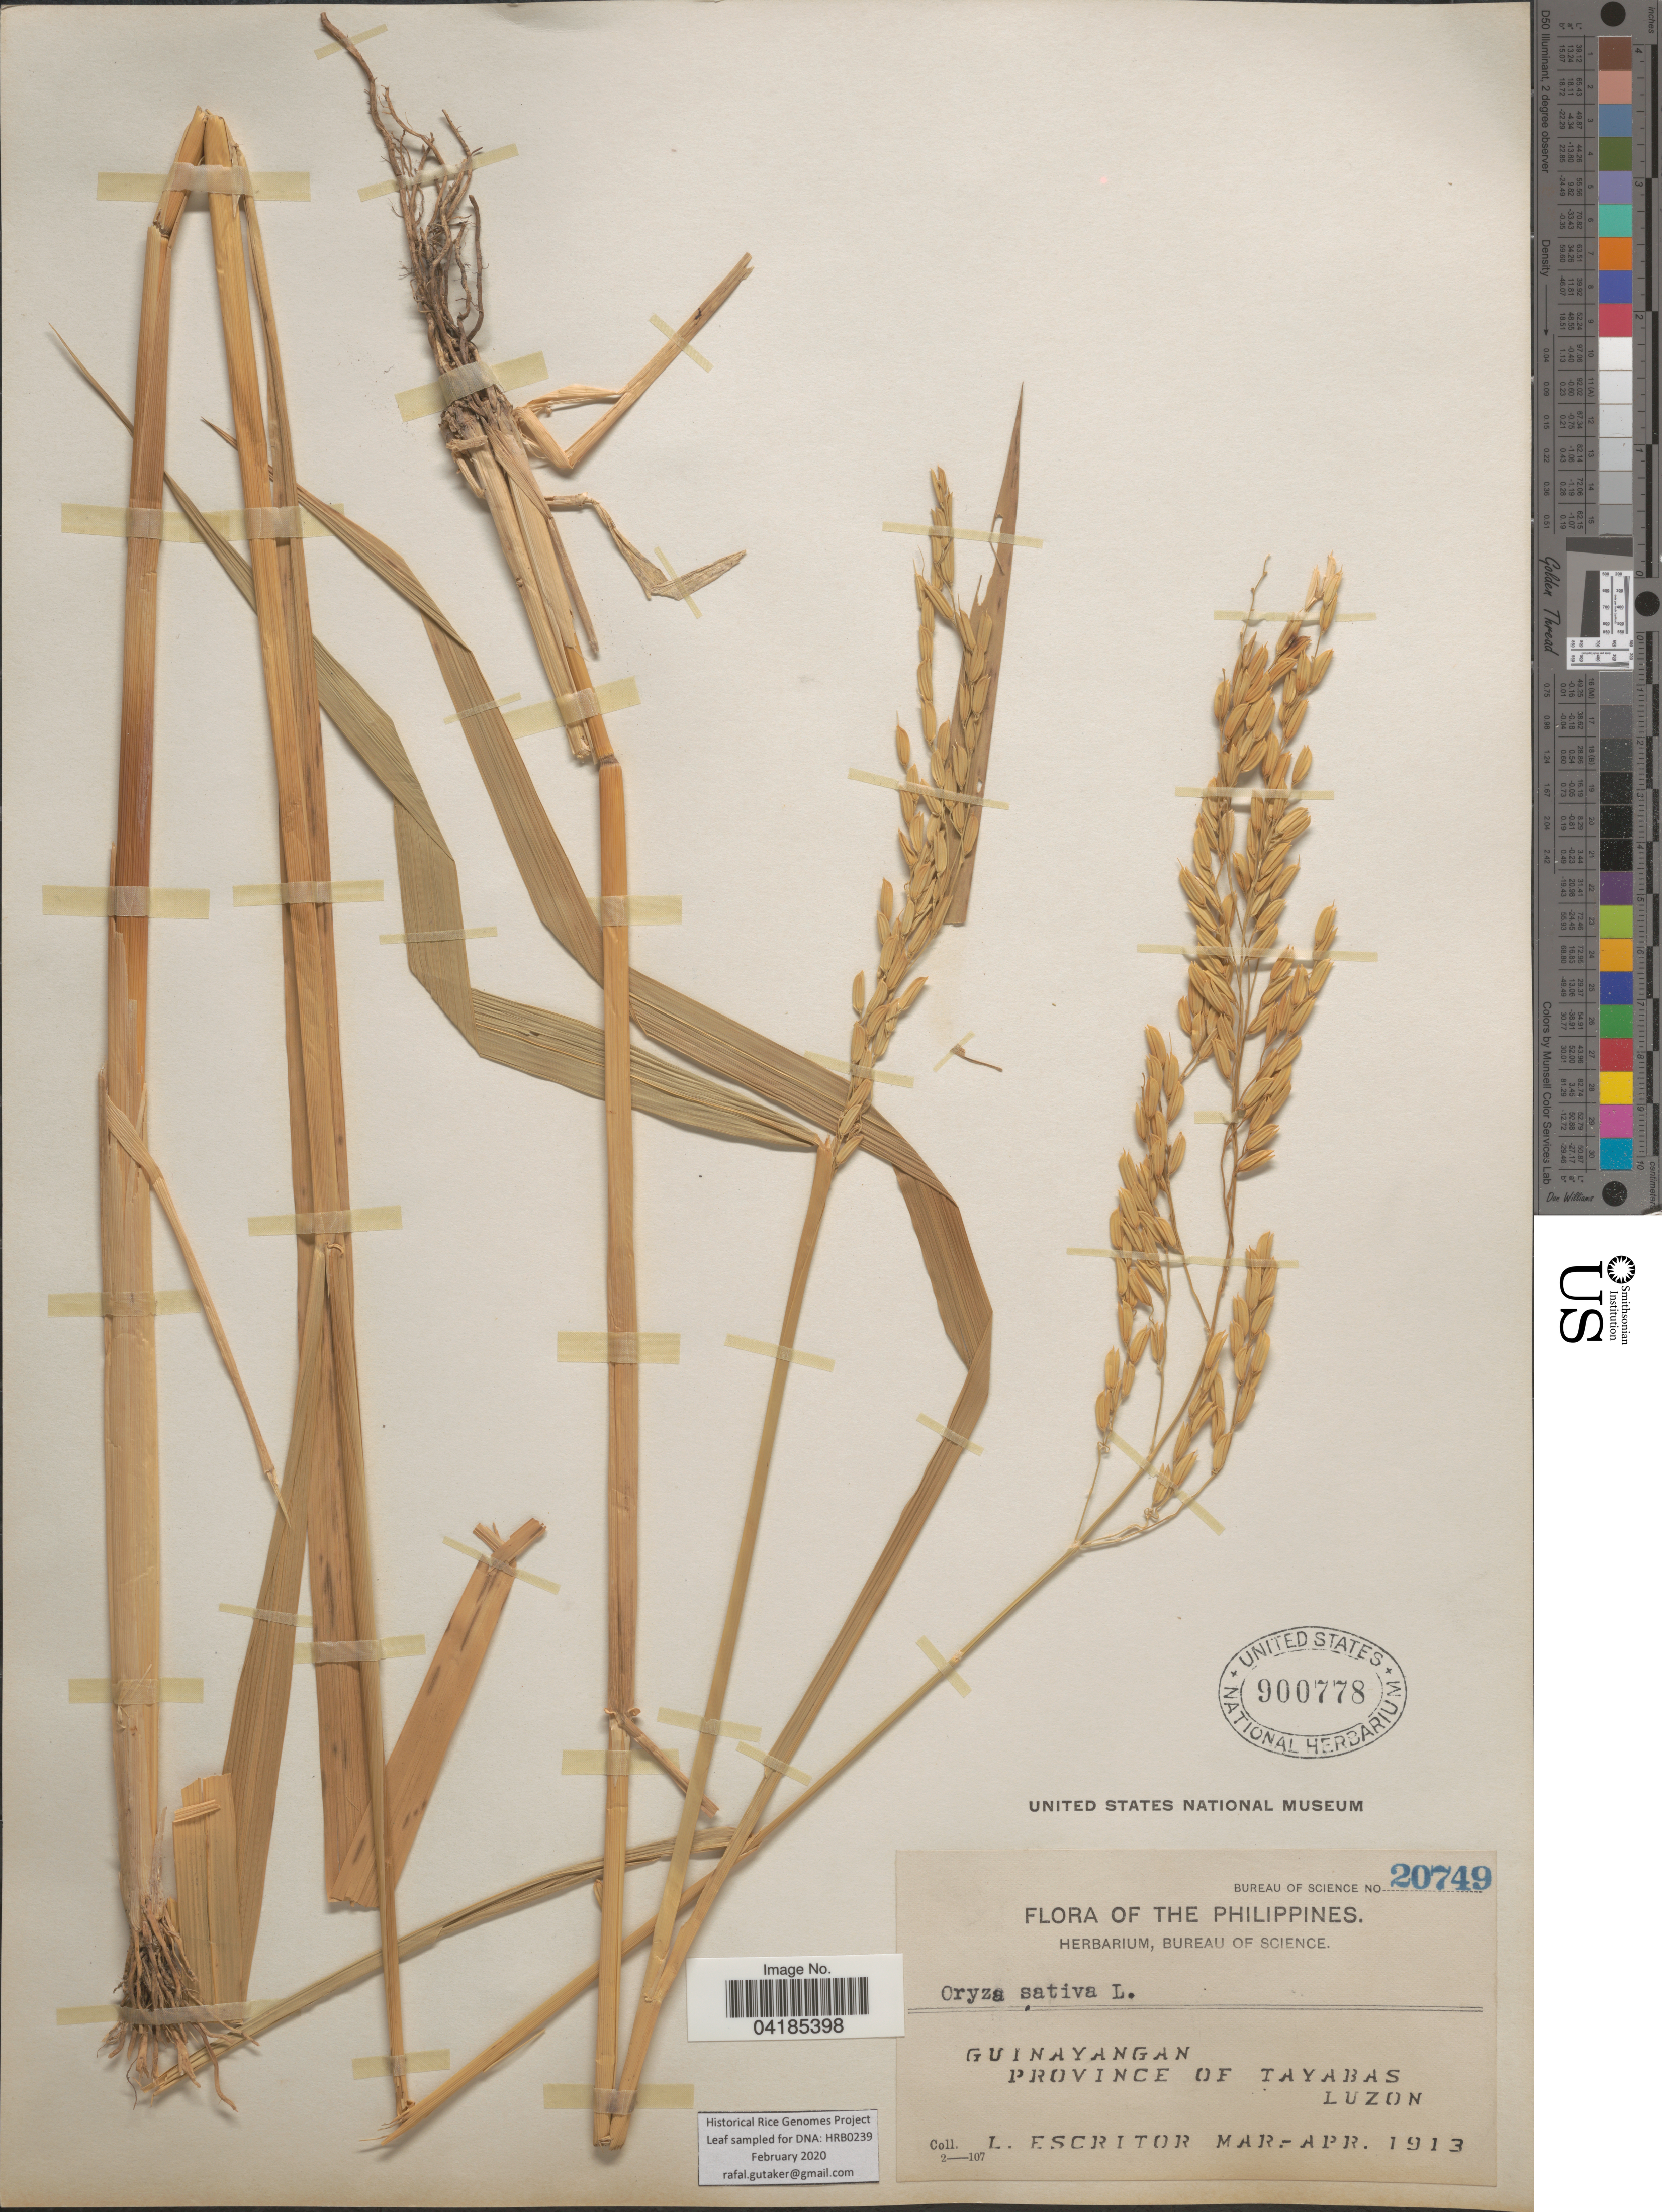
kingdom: Plantae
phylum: Tracheophyta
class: Liliopsida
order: Poales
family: Poaceae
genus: Oryza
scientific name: Oryza sativa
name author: L.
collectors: L. Escritor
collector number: Bureau of Science 20749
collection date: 1913-03/1913-04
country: Philippines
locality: Guinayangan. Province of Tayabas. Luzon.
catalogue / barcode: US 900778